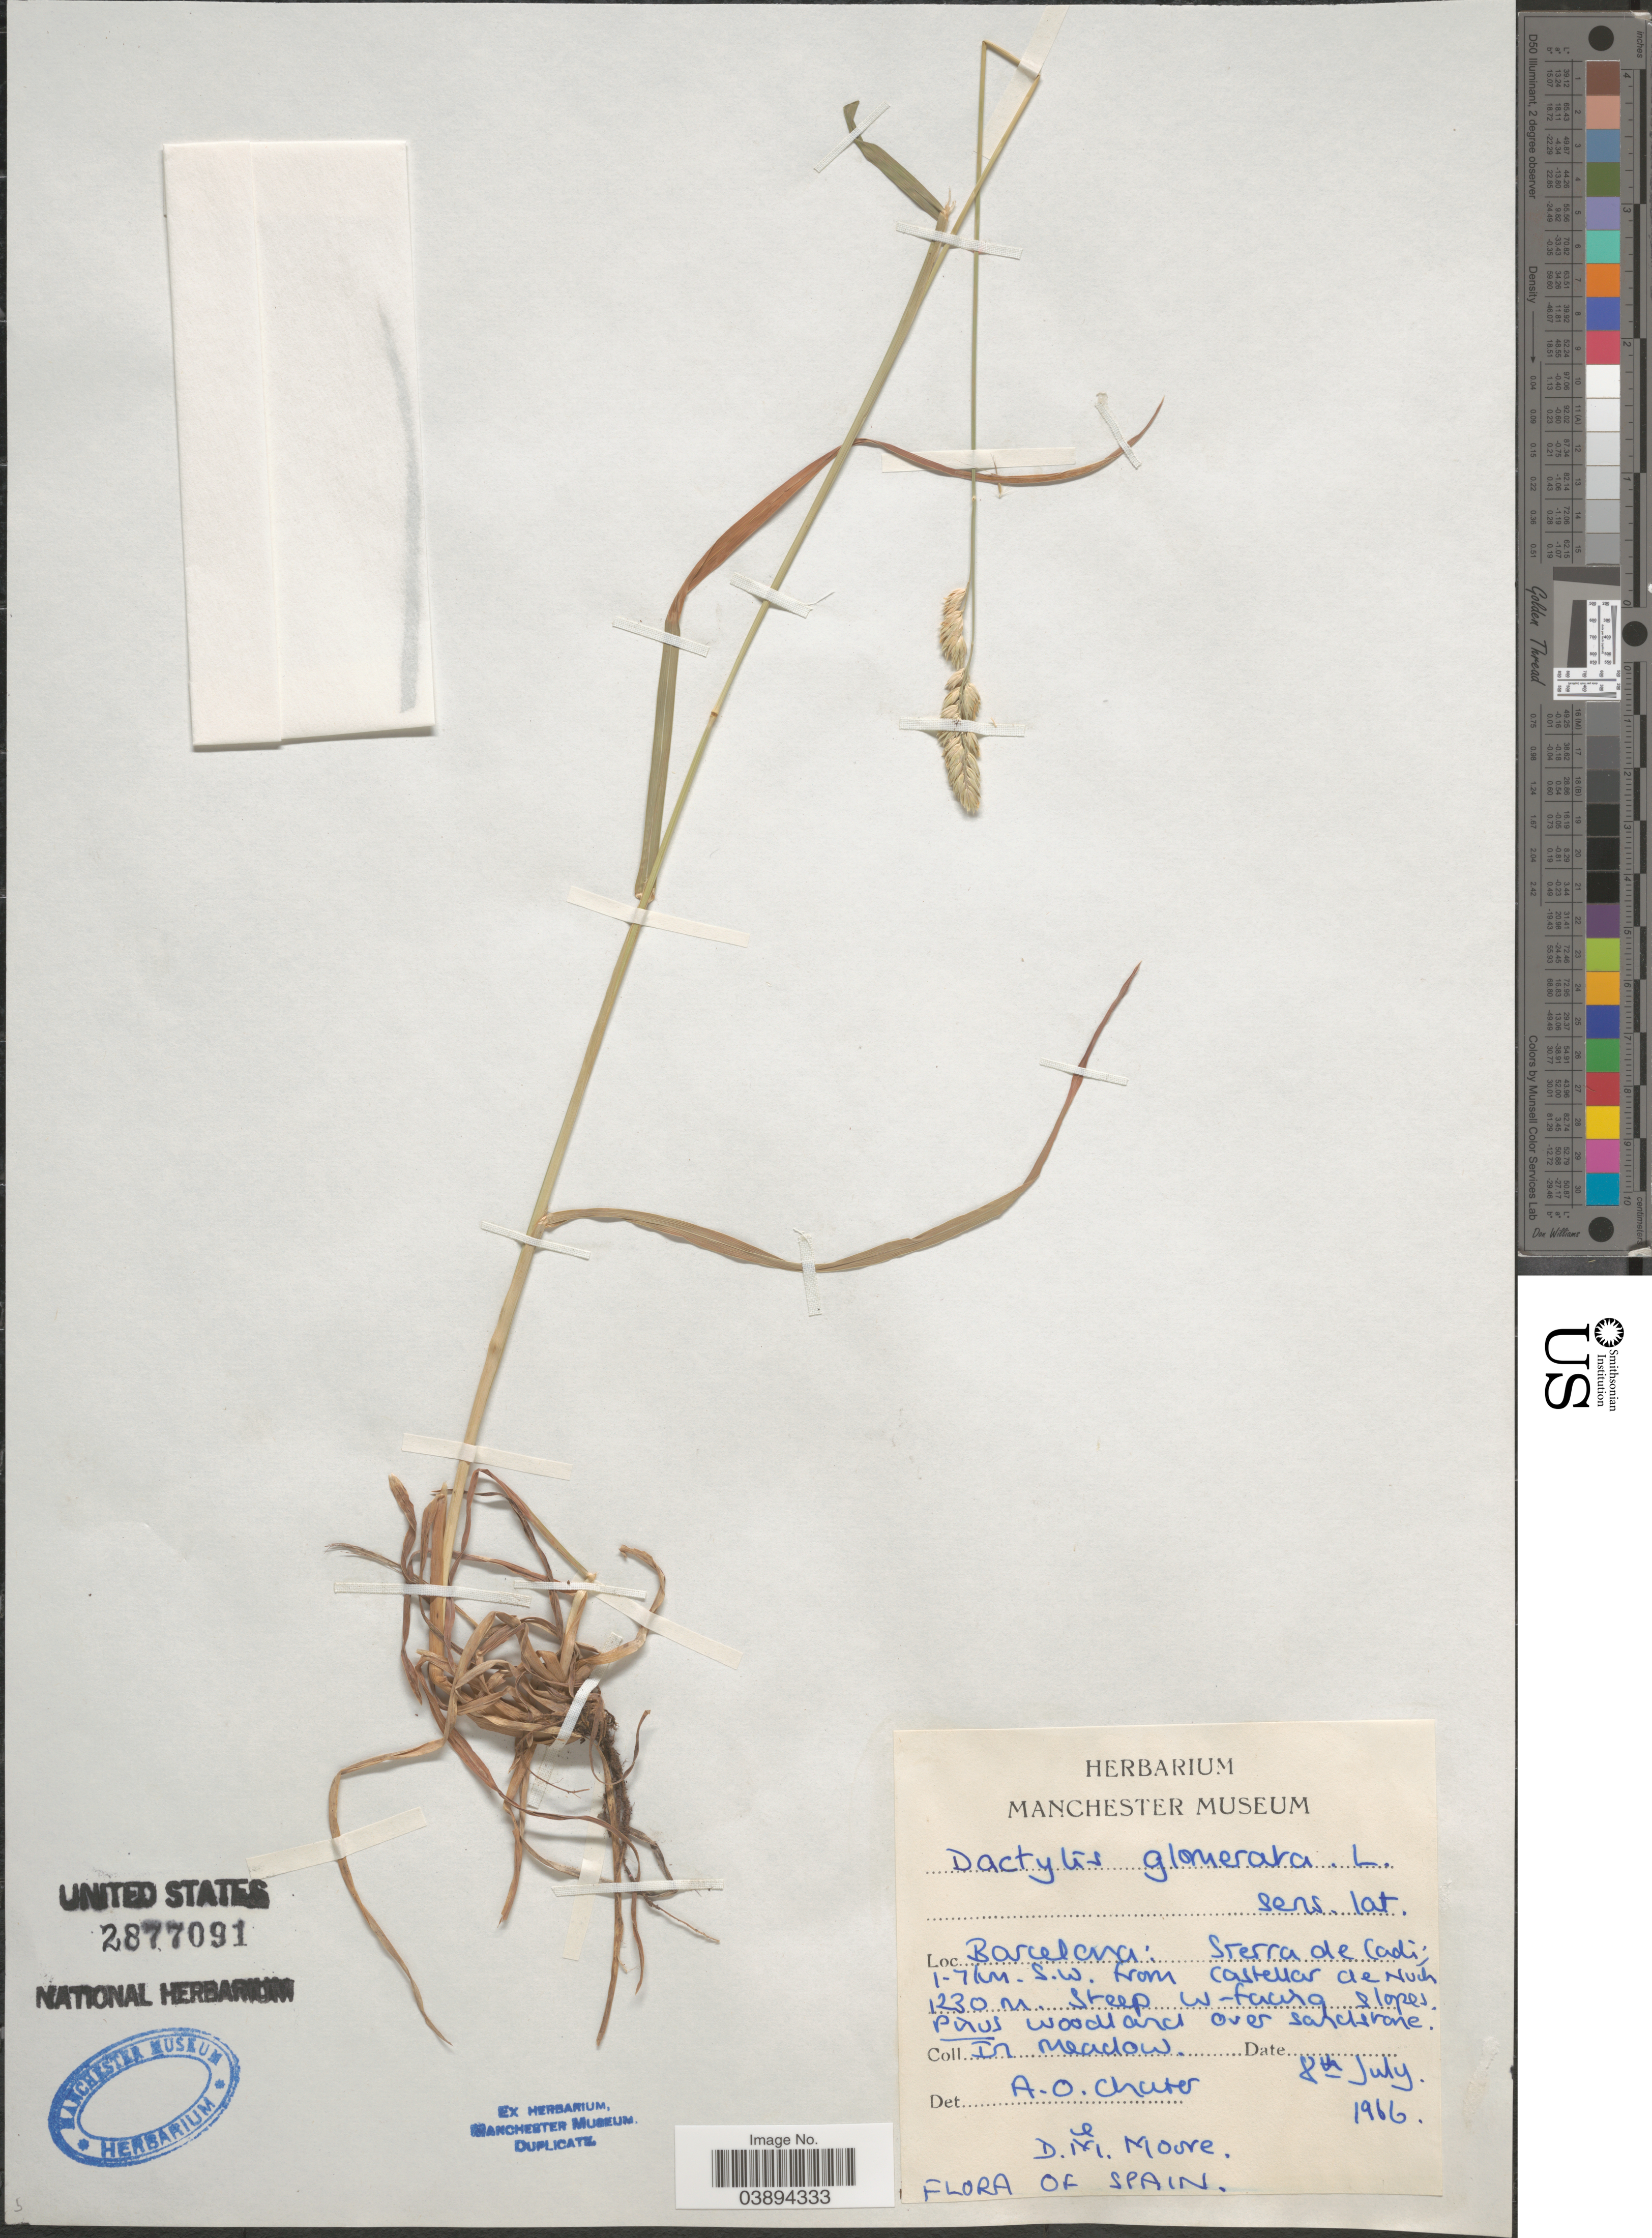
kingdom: Plantae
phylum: Tracheophyta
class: Liliopsida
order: Poales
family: Poaceae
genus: Dactylis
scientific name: Dactylis glomerata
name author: L.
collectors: A. O. Chater & D. Moore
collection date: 1966-07-08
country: Spain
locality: Barcelona: Sierra de Cadi; 1-7 km. S.W. from Castellar de Nuch.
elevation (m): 1230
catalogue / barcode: US 2877091